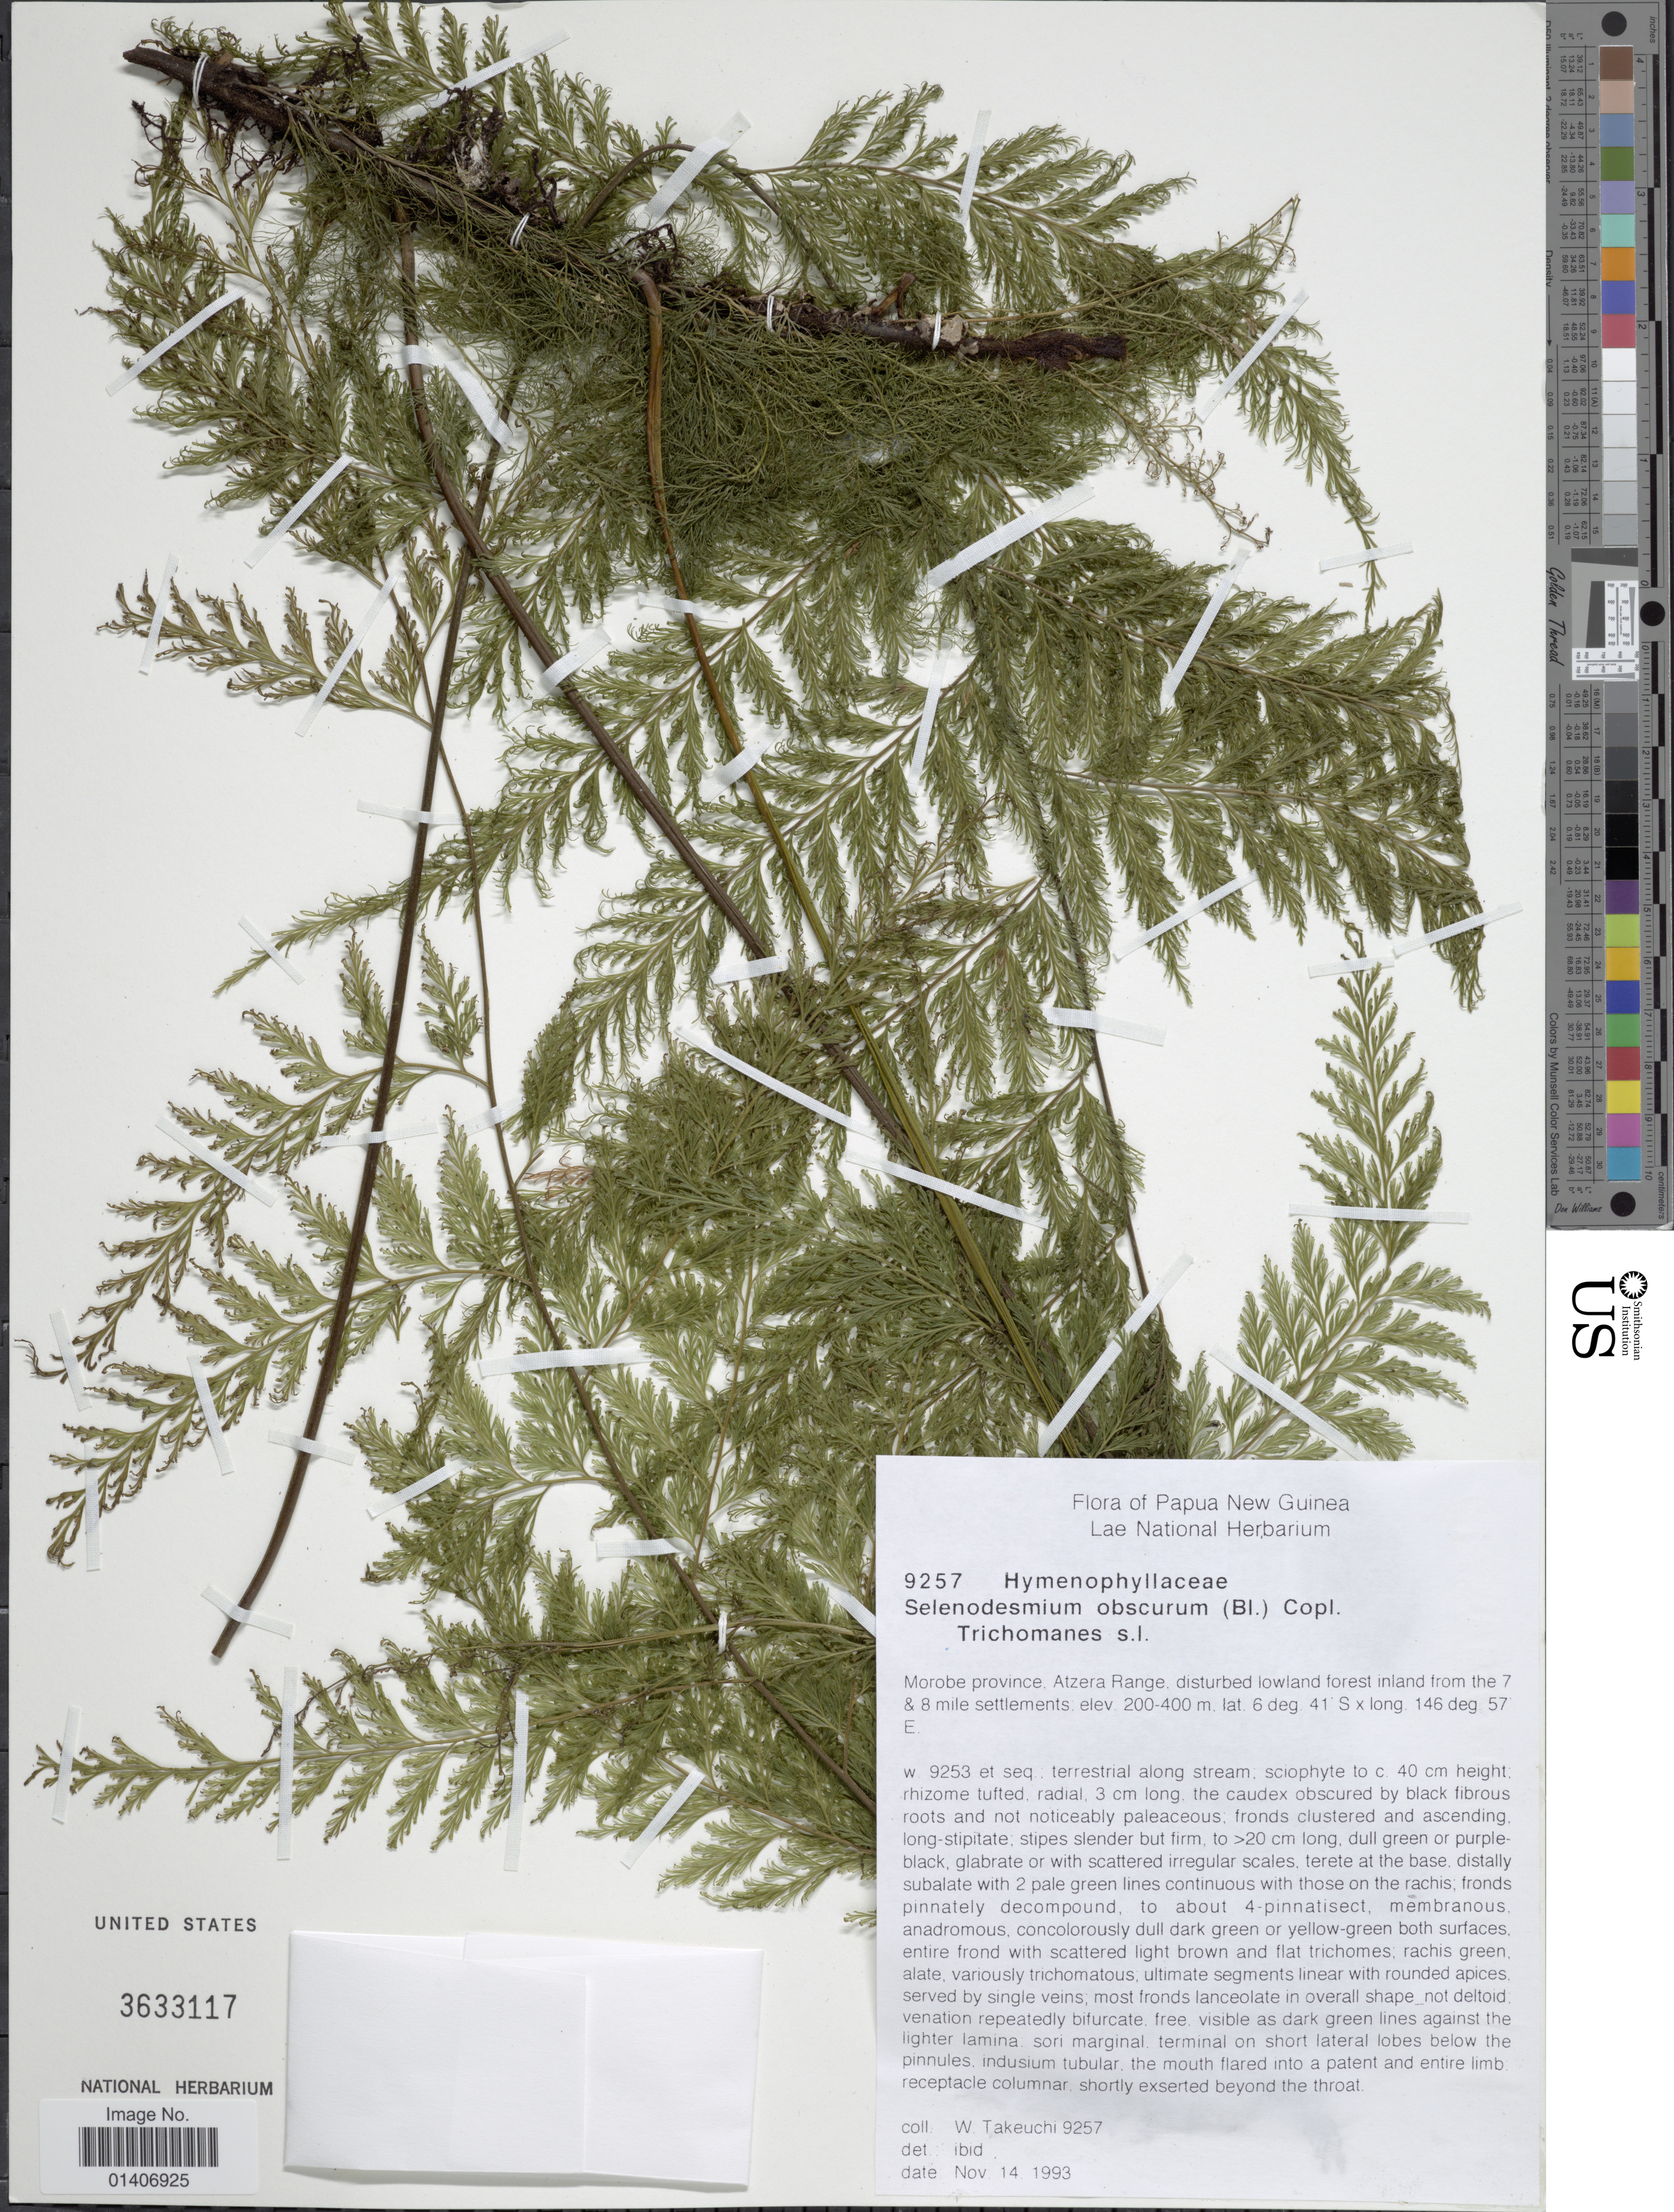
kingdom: Plantae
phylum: Tracheophyta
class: Polypodiopsida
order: Hymenophyllales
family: Hymenophyllaceae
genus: Abrodictyum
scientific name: Abrodictyum obscurum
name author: (Blume) Ebihara & K. Iwats.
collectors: W. Takeuchi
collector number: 9257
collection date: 1993-11-14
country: Papua New Guinea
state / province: Morobe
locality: Papua New Guinea, Morobe Province, Atzera Range, disturbed lowland forest inland from the 7 & 8 mile settlements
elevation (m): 200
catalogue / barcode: US 3633117